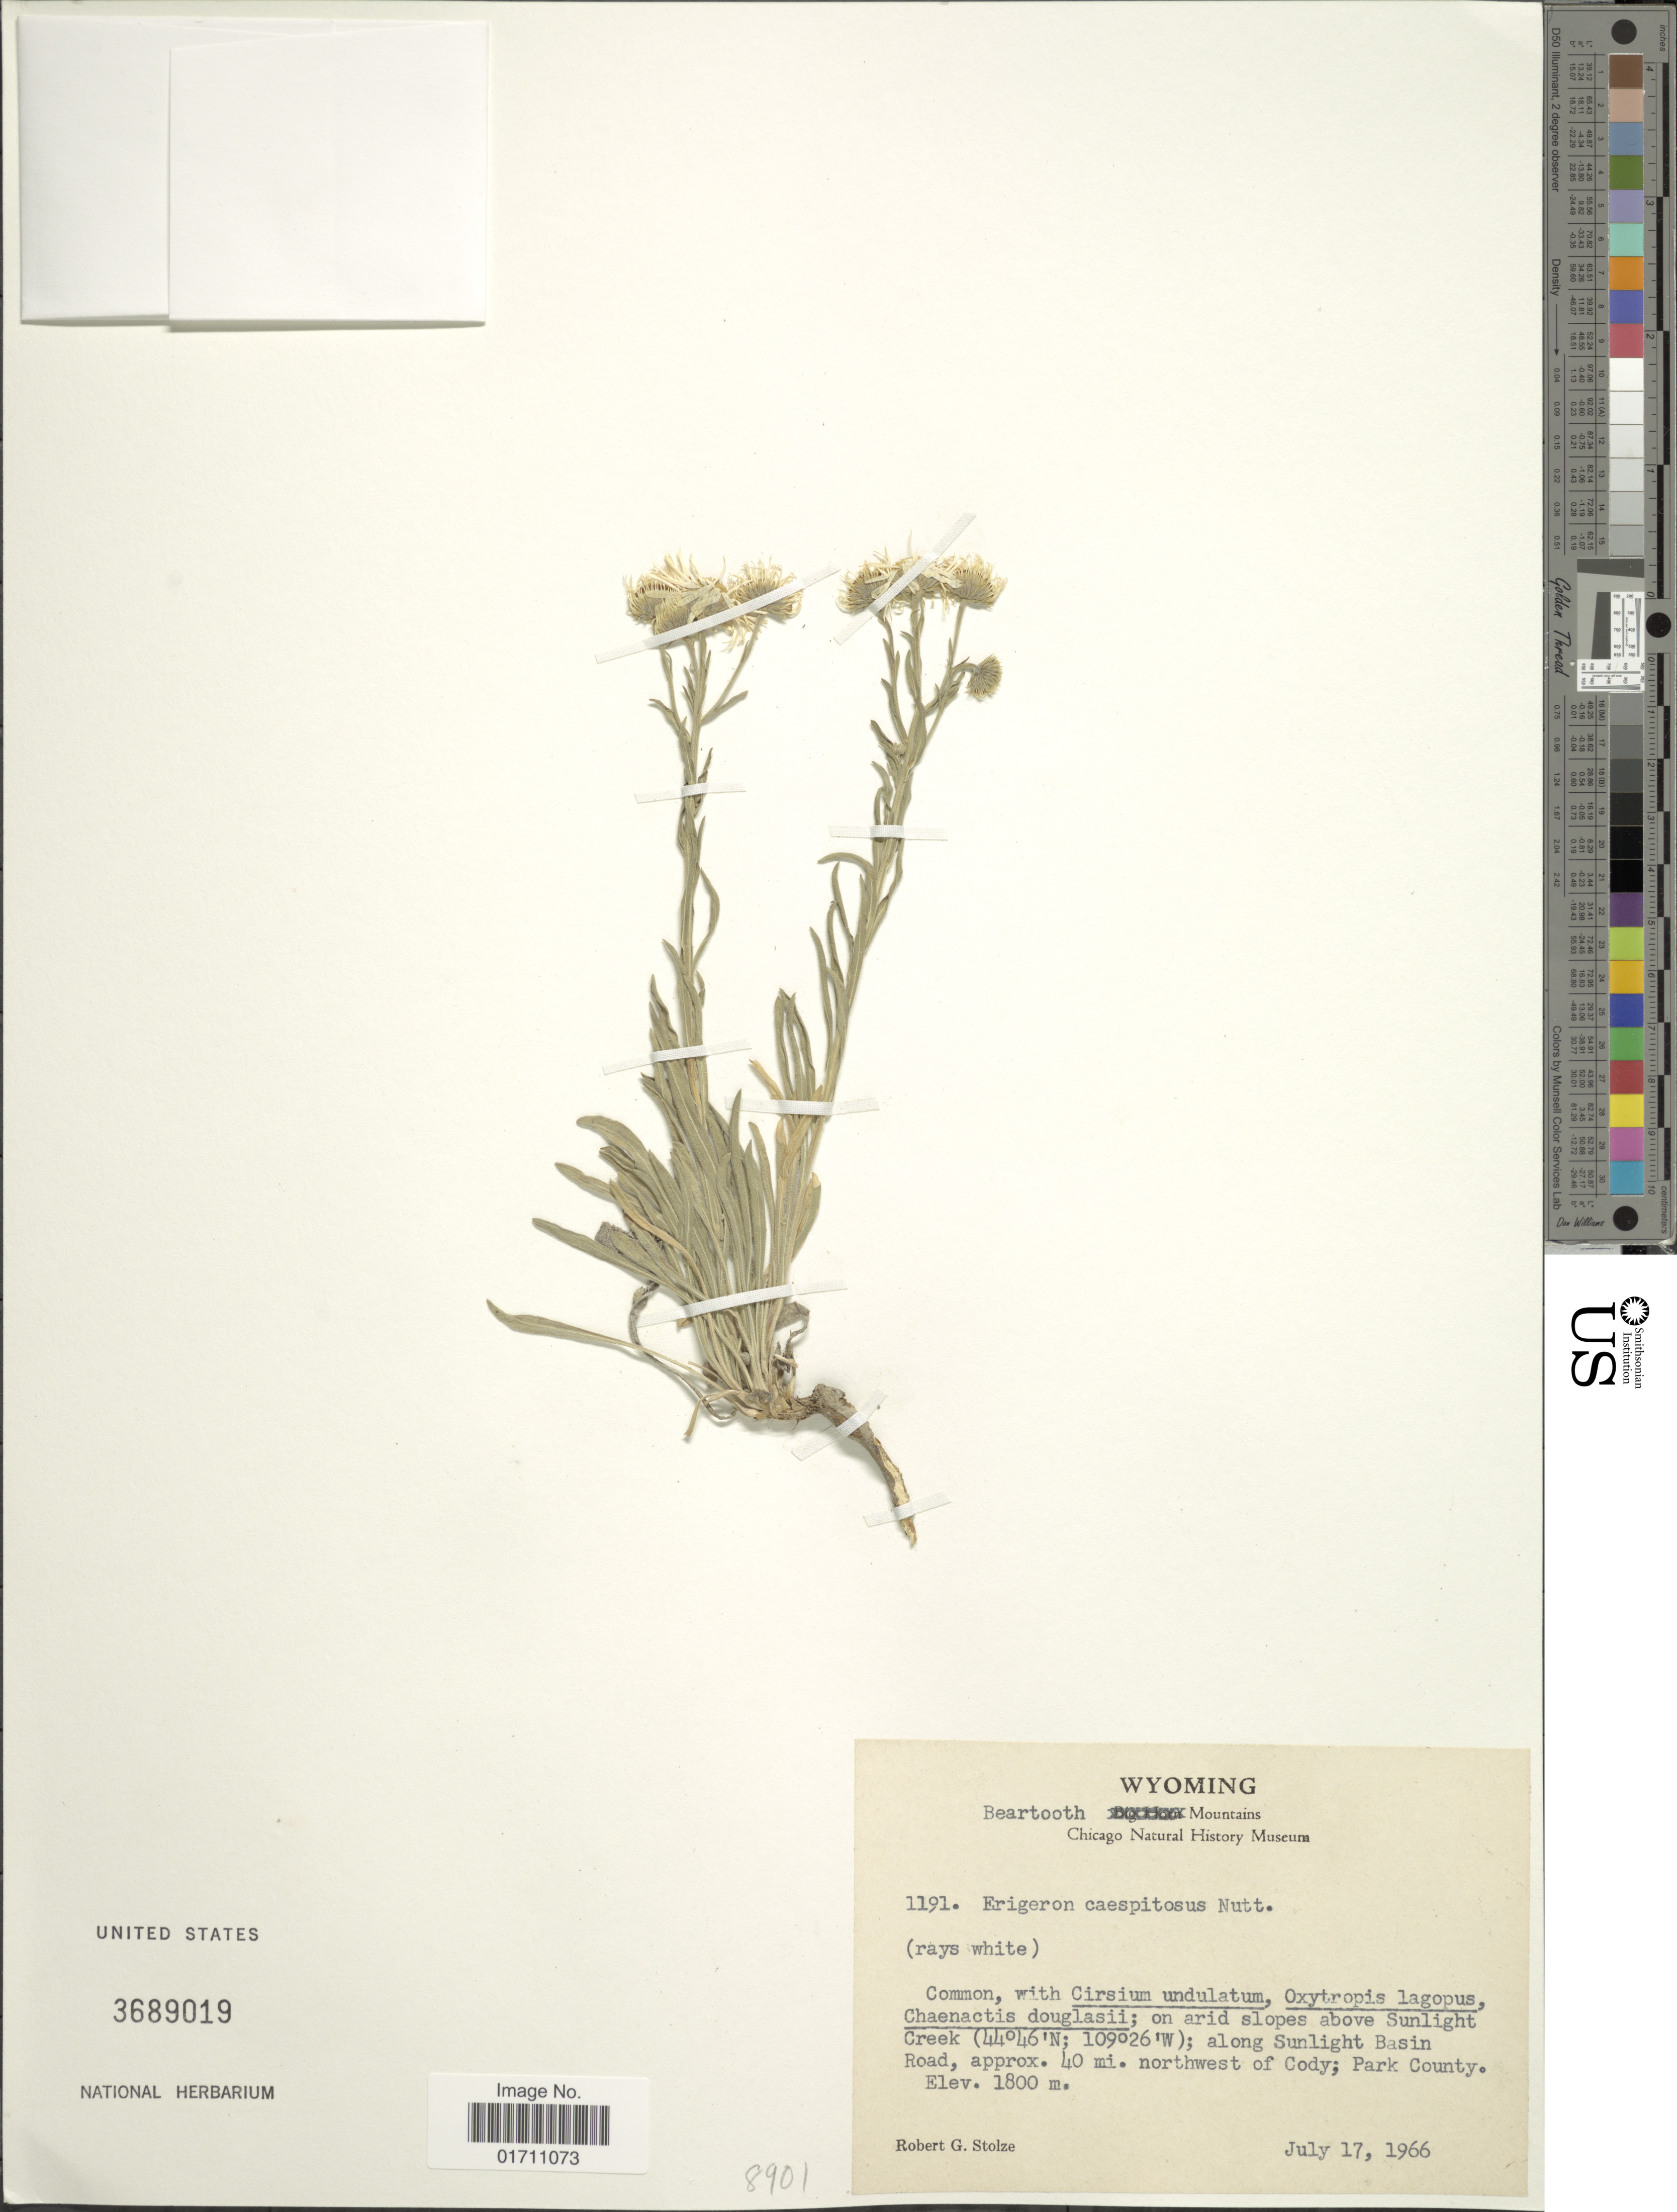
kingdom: Plantae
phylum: Tracheophyta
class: Magnoliopsida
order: Asterales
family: Asteraceae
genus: Erigeron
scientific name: Erigeron caespitosus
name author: Nutt.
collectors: R. G. Stolze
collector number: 1191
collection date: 1966-07-17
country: United States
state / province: Wyoming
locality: Beartooth Mountains, on arid slopes above Sunlight Creek; along Sunlight Basin Road, aprrox 40 mi. northwest of Cody; Park County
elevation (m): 1800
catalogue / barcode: US 3689019